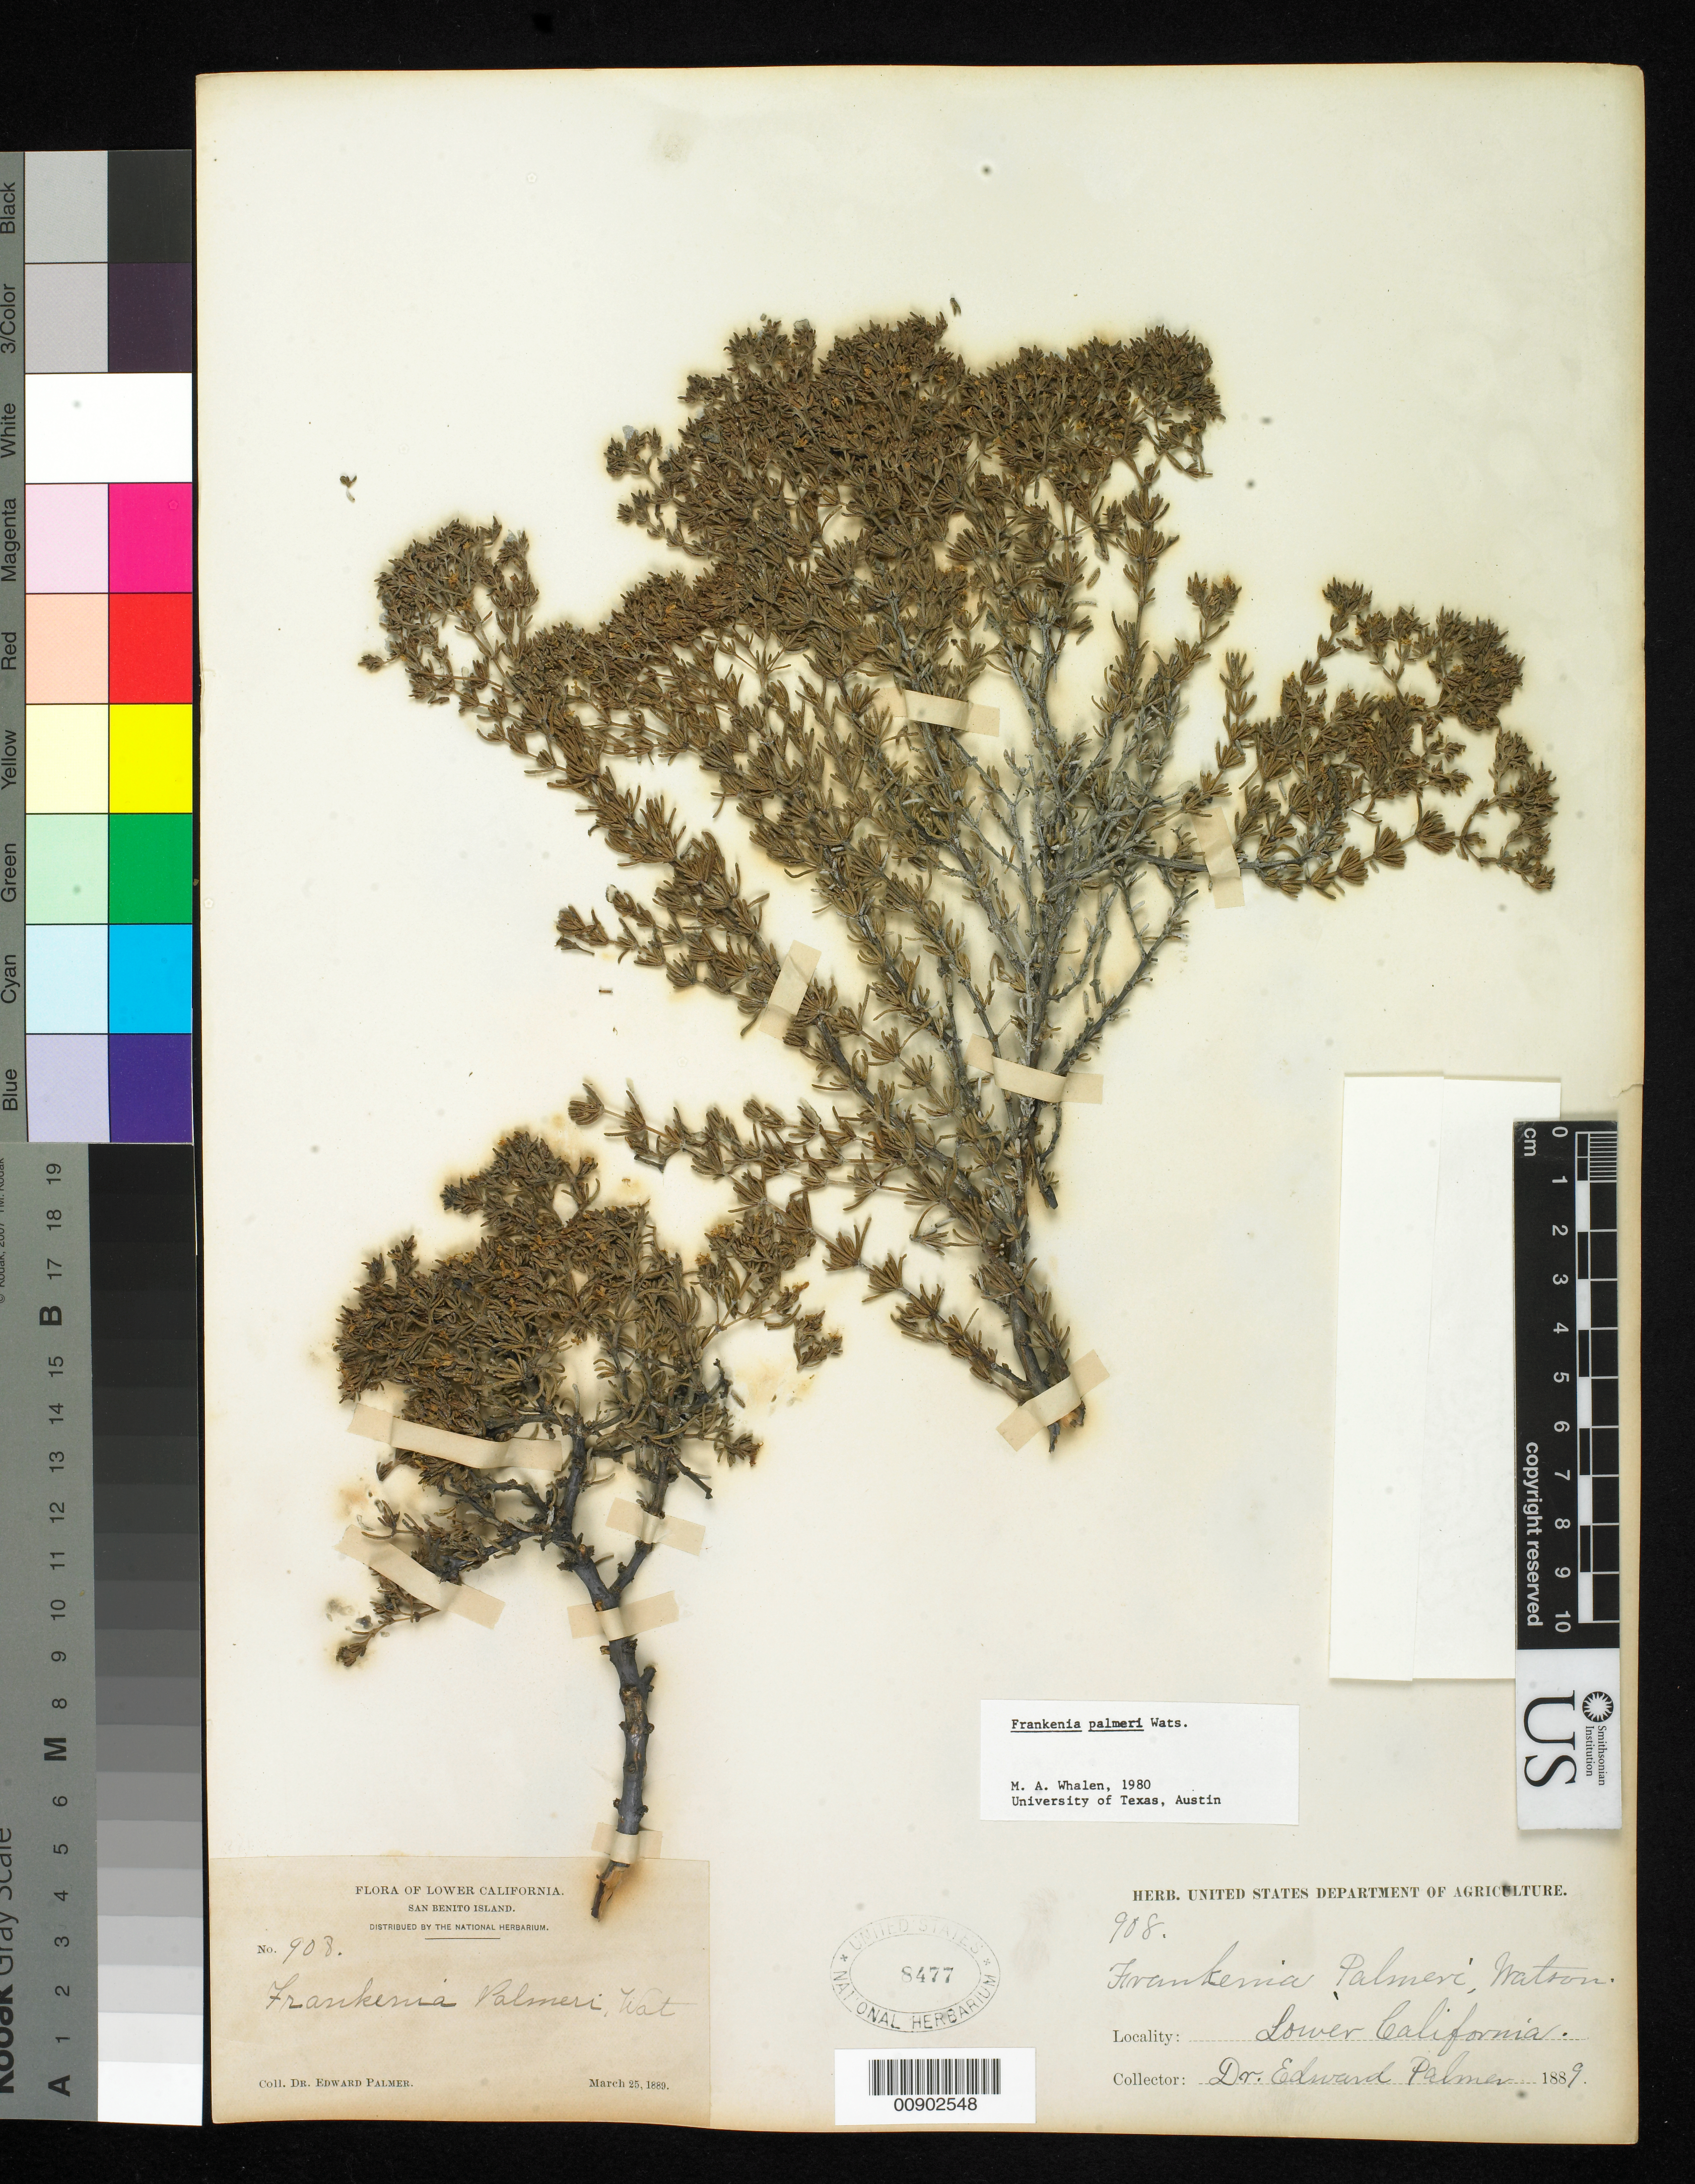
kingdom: Plantae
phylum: Tracheophyta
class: Magnoliopsida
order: Caryophyllales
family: Frankeniaceae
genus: Frankenia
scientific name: Frankenia palmeri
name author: S. Watson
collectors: E. Palmer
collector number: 908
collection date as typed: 25 Mar 1889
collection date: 1889-03-25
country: Mexico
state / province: Baja California Norte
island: San Benito I.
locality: San Benito Island, Baja California.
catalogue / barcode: US 8477